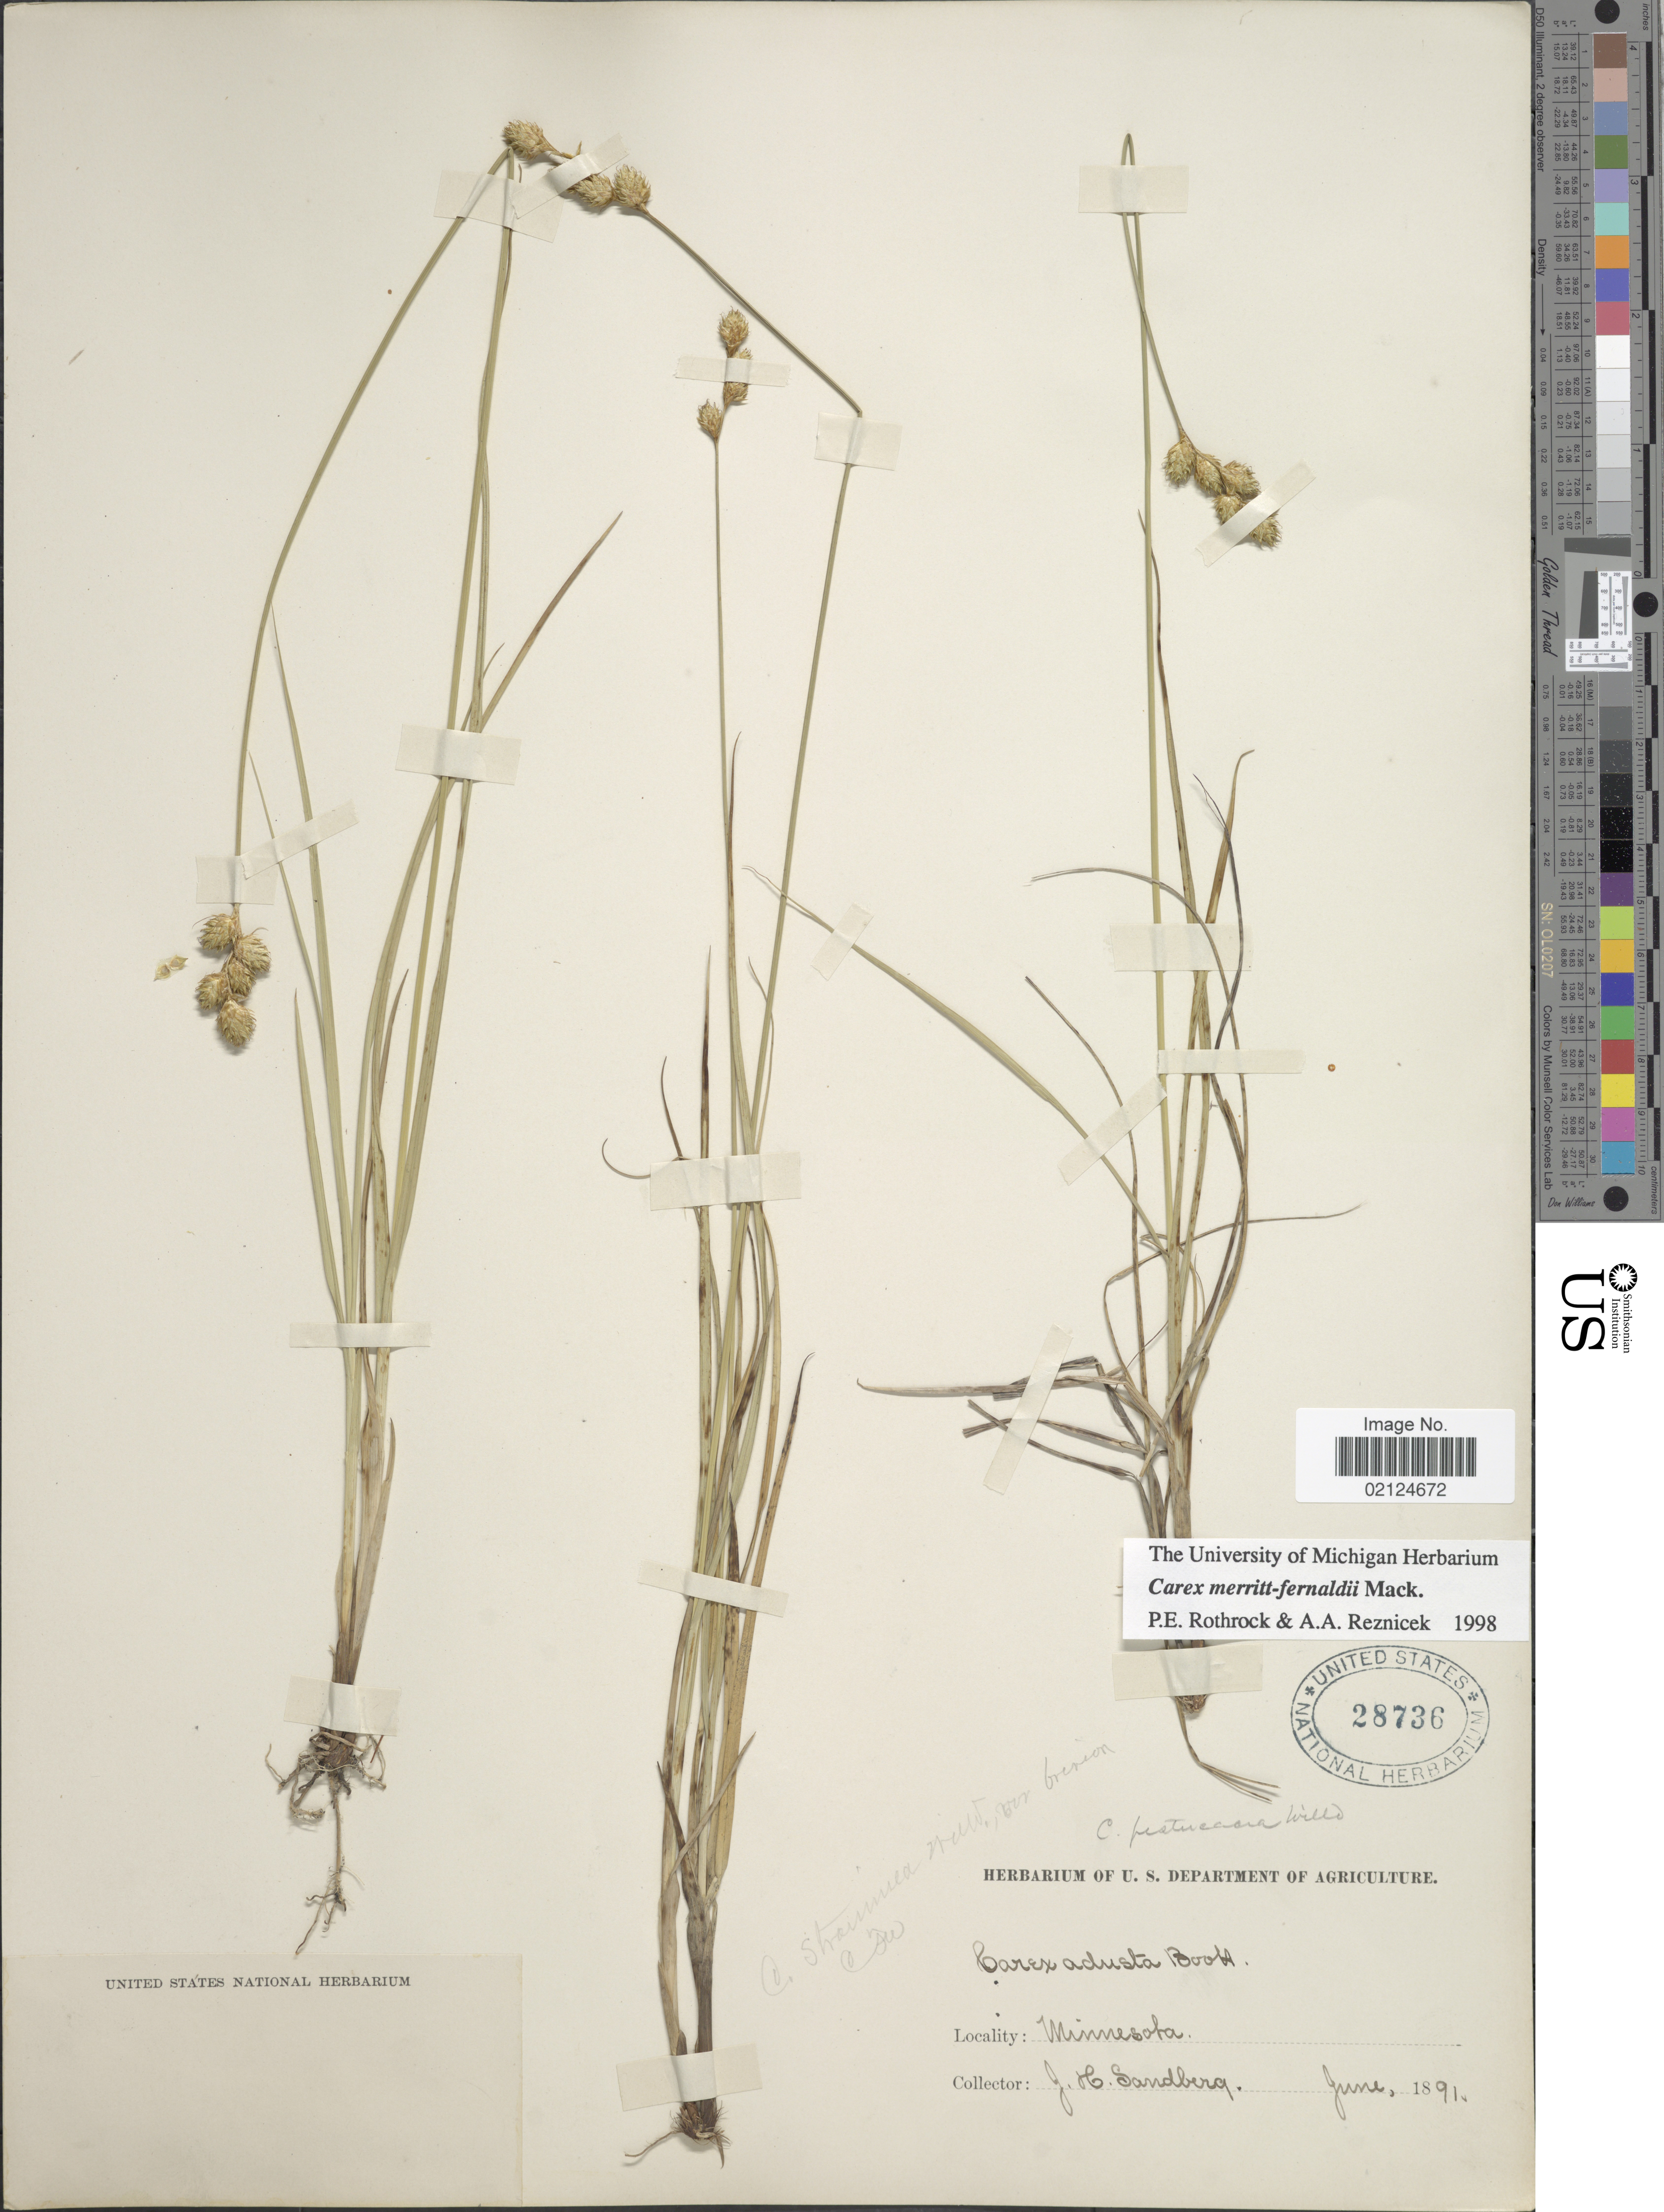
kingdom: Plantae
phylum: Tracheophyta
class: Liliopsida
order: Poales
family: Cyperaceae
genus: Carex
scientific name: Carex merritt-fernaldii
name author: Mack.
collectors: J. H. Sandberg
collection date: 1891-06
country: United States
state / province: Minnesota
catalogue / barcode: US 28736